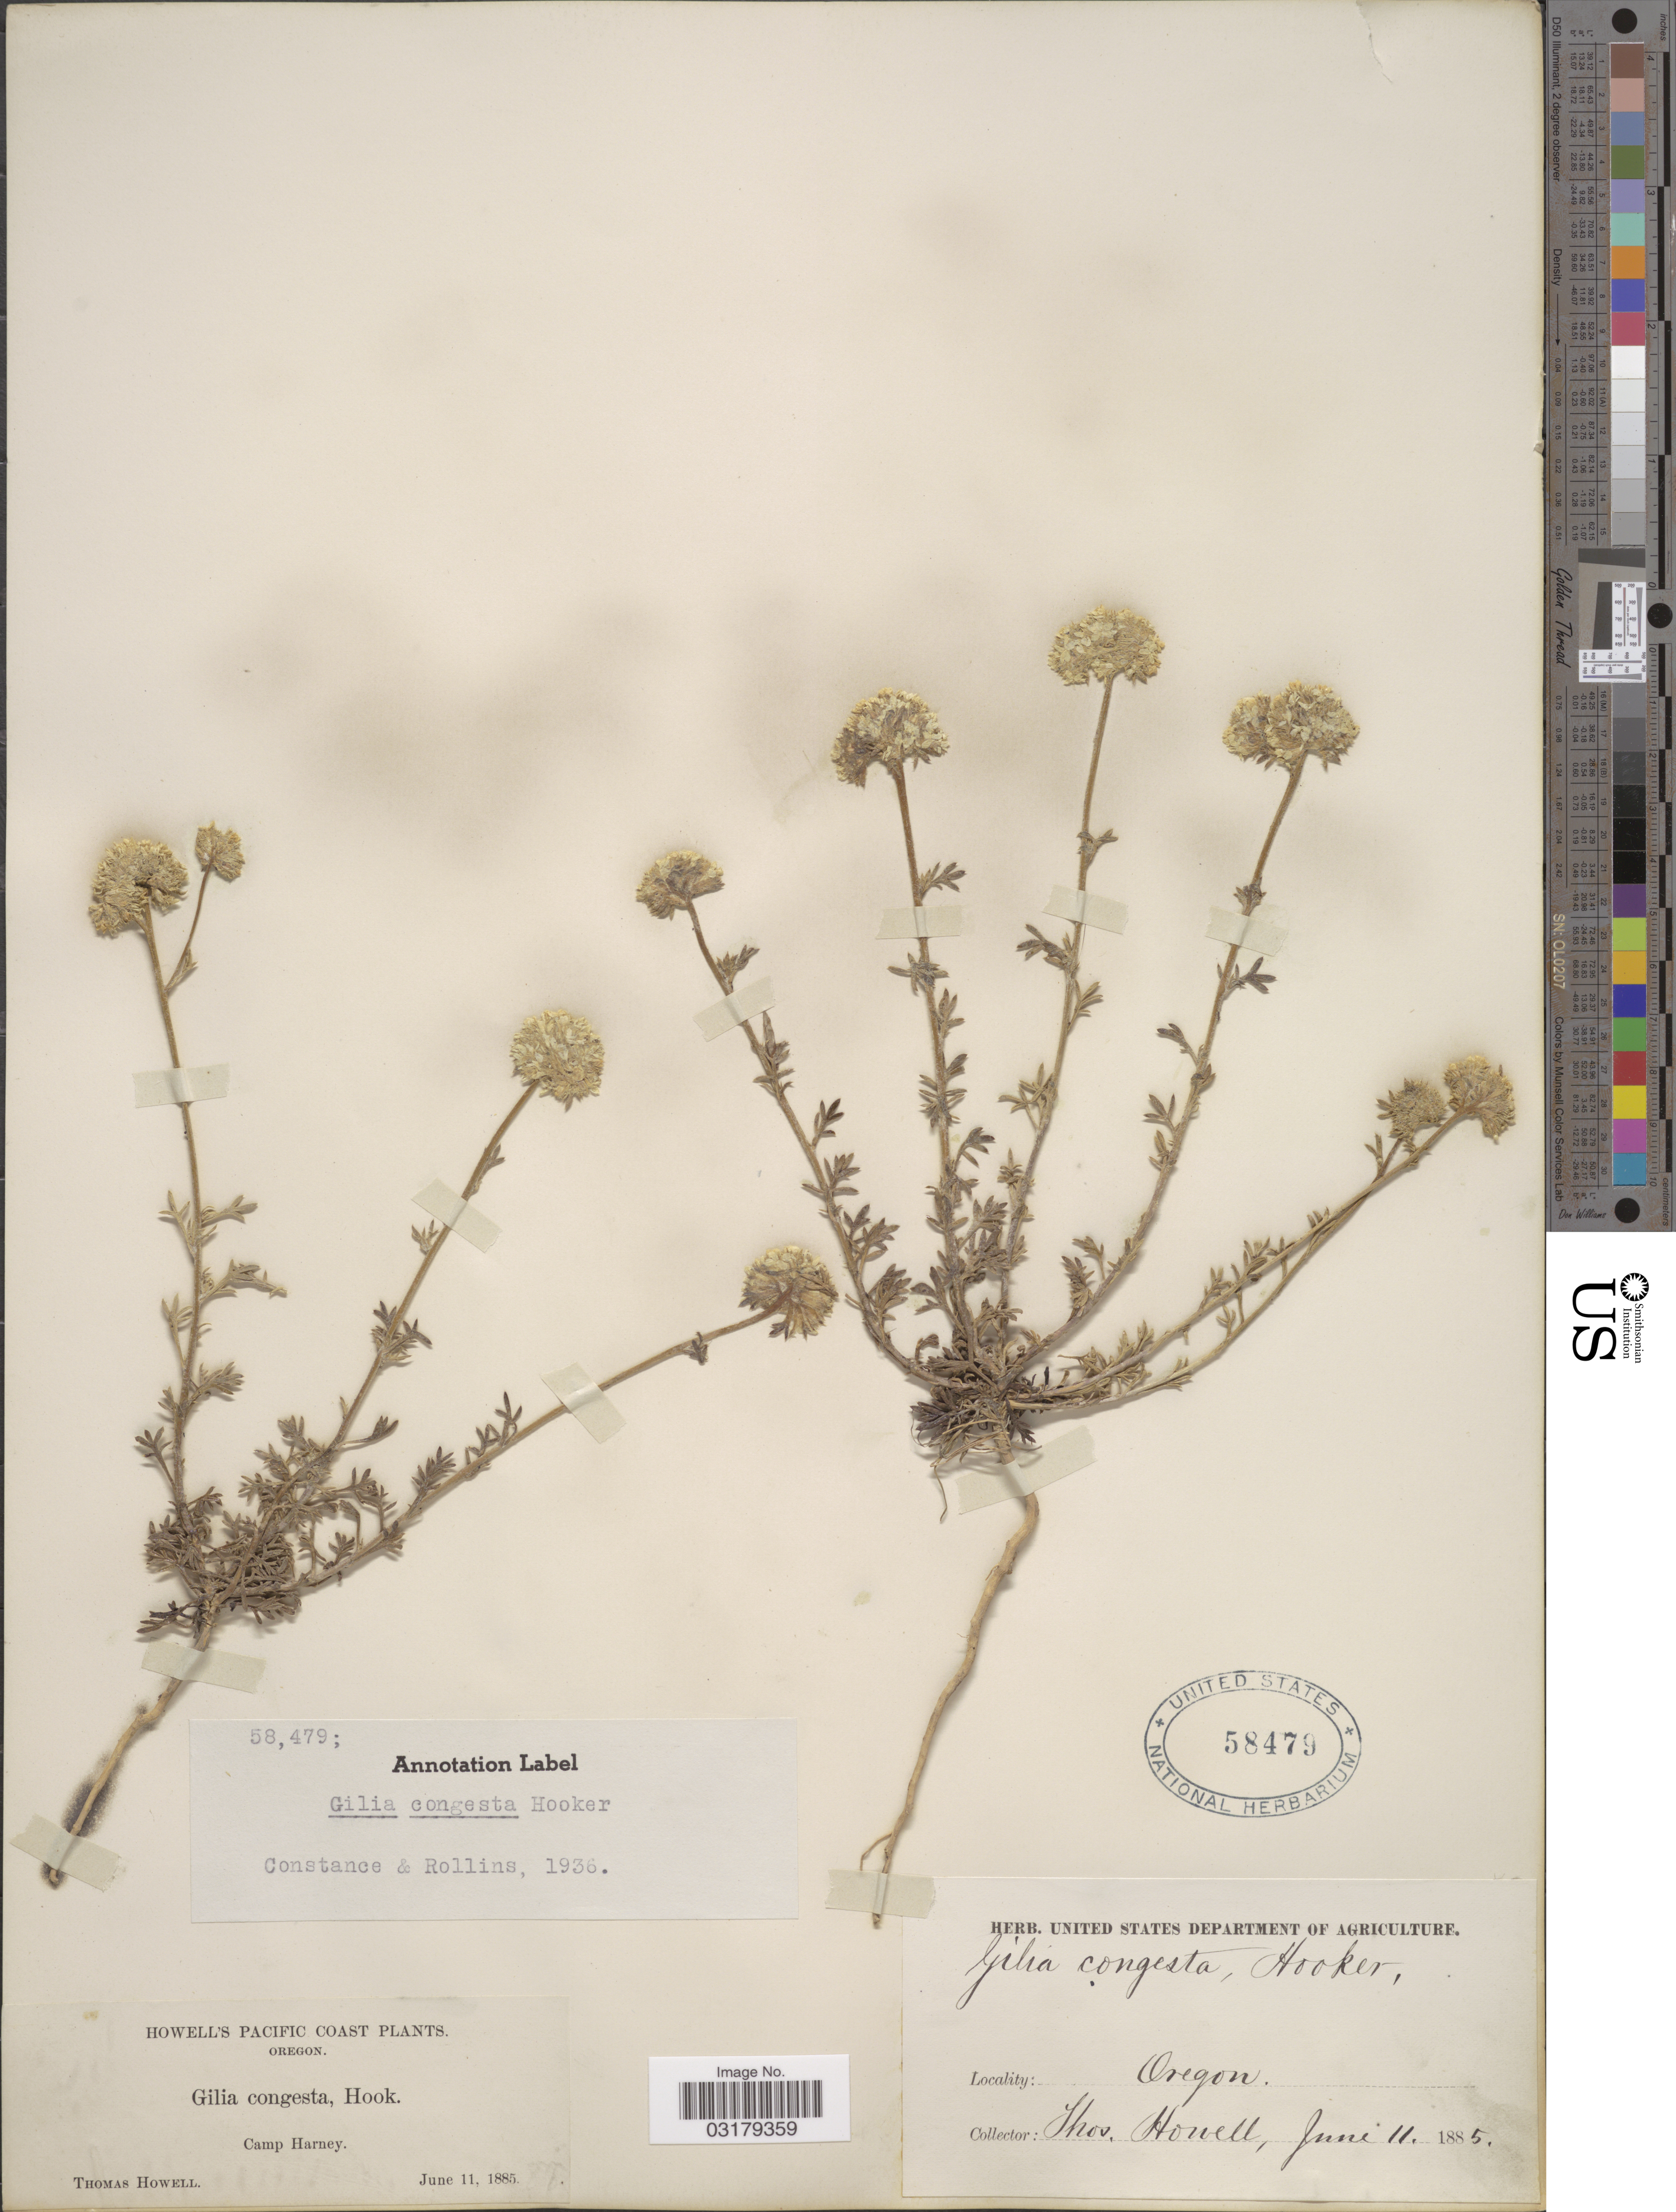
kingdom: Plantae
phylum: Tracheophyta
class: Magnoliopsida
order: Ericales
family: Polemoniaceae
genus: Ipomopsis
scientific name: Ipomopsis congesta var. palmifrons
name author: Brand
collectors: T. Howell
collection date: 1885-06-11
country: United States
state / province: Oregon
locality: Pacific Coast. Camp Harney.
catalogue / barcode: US 58479